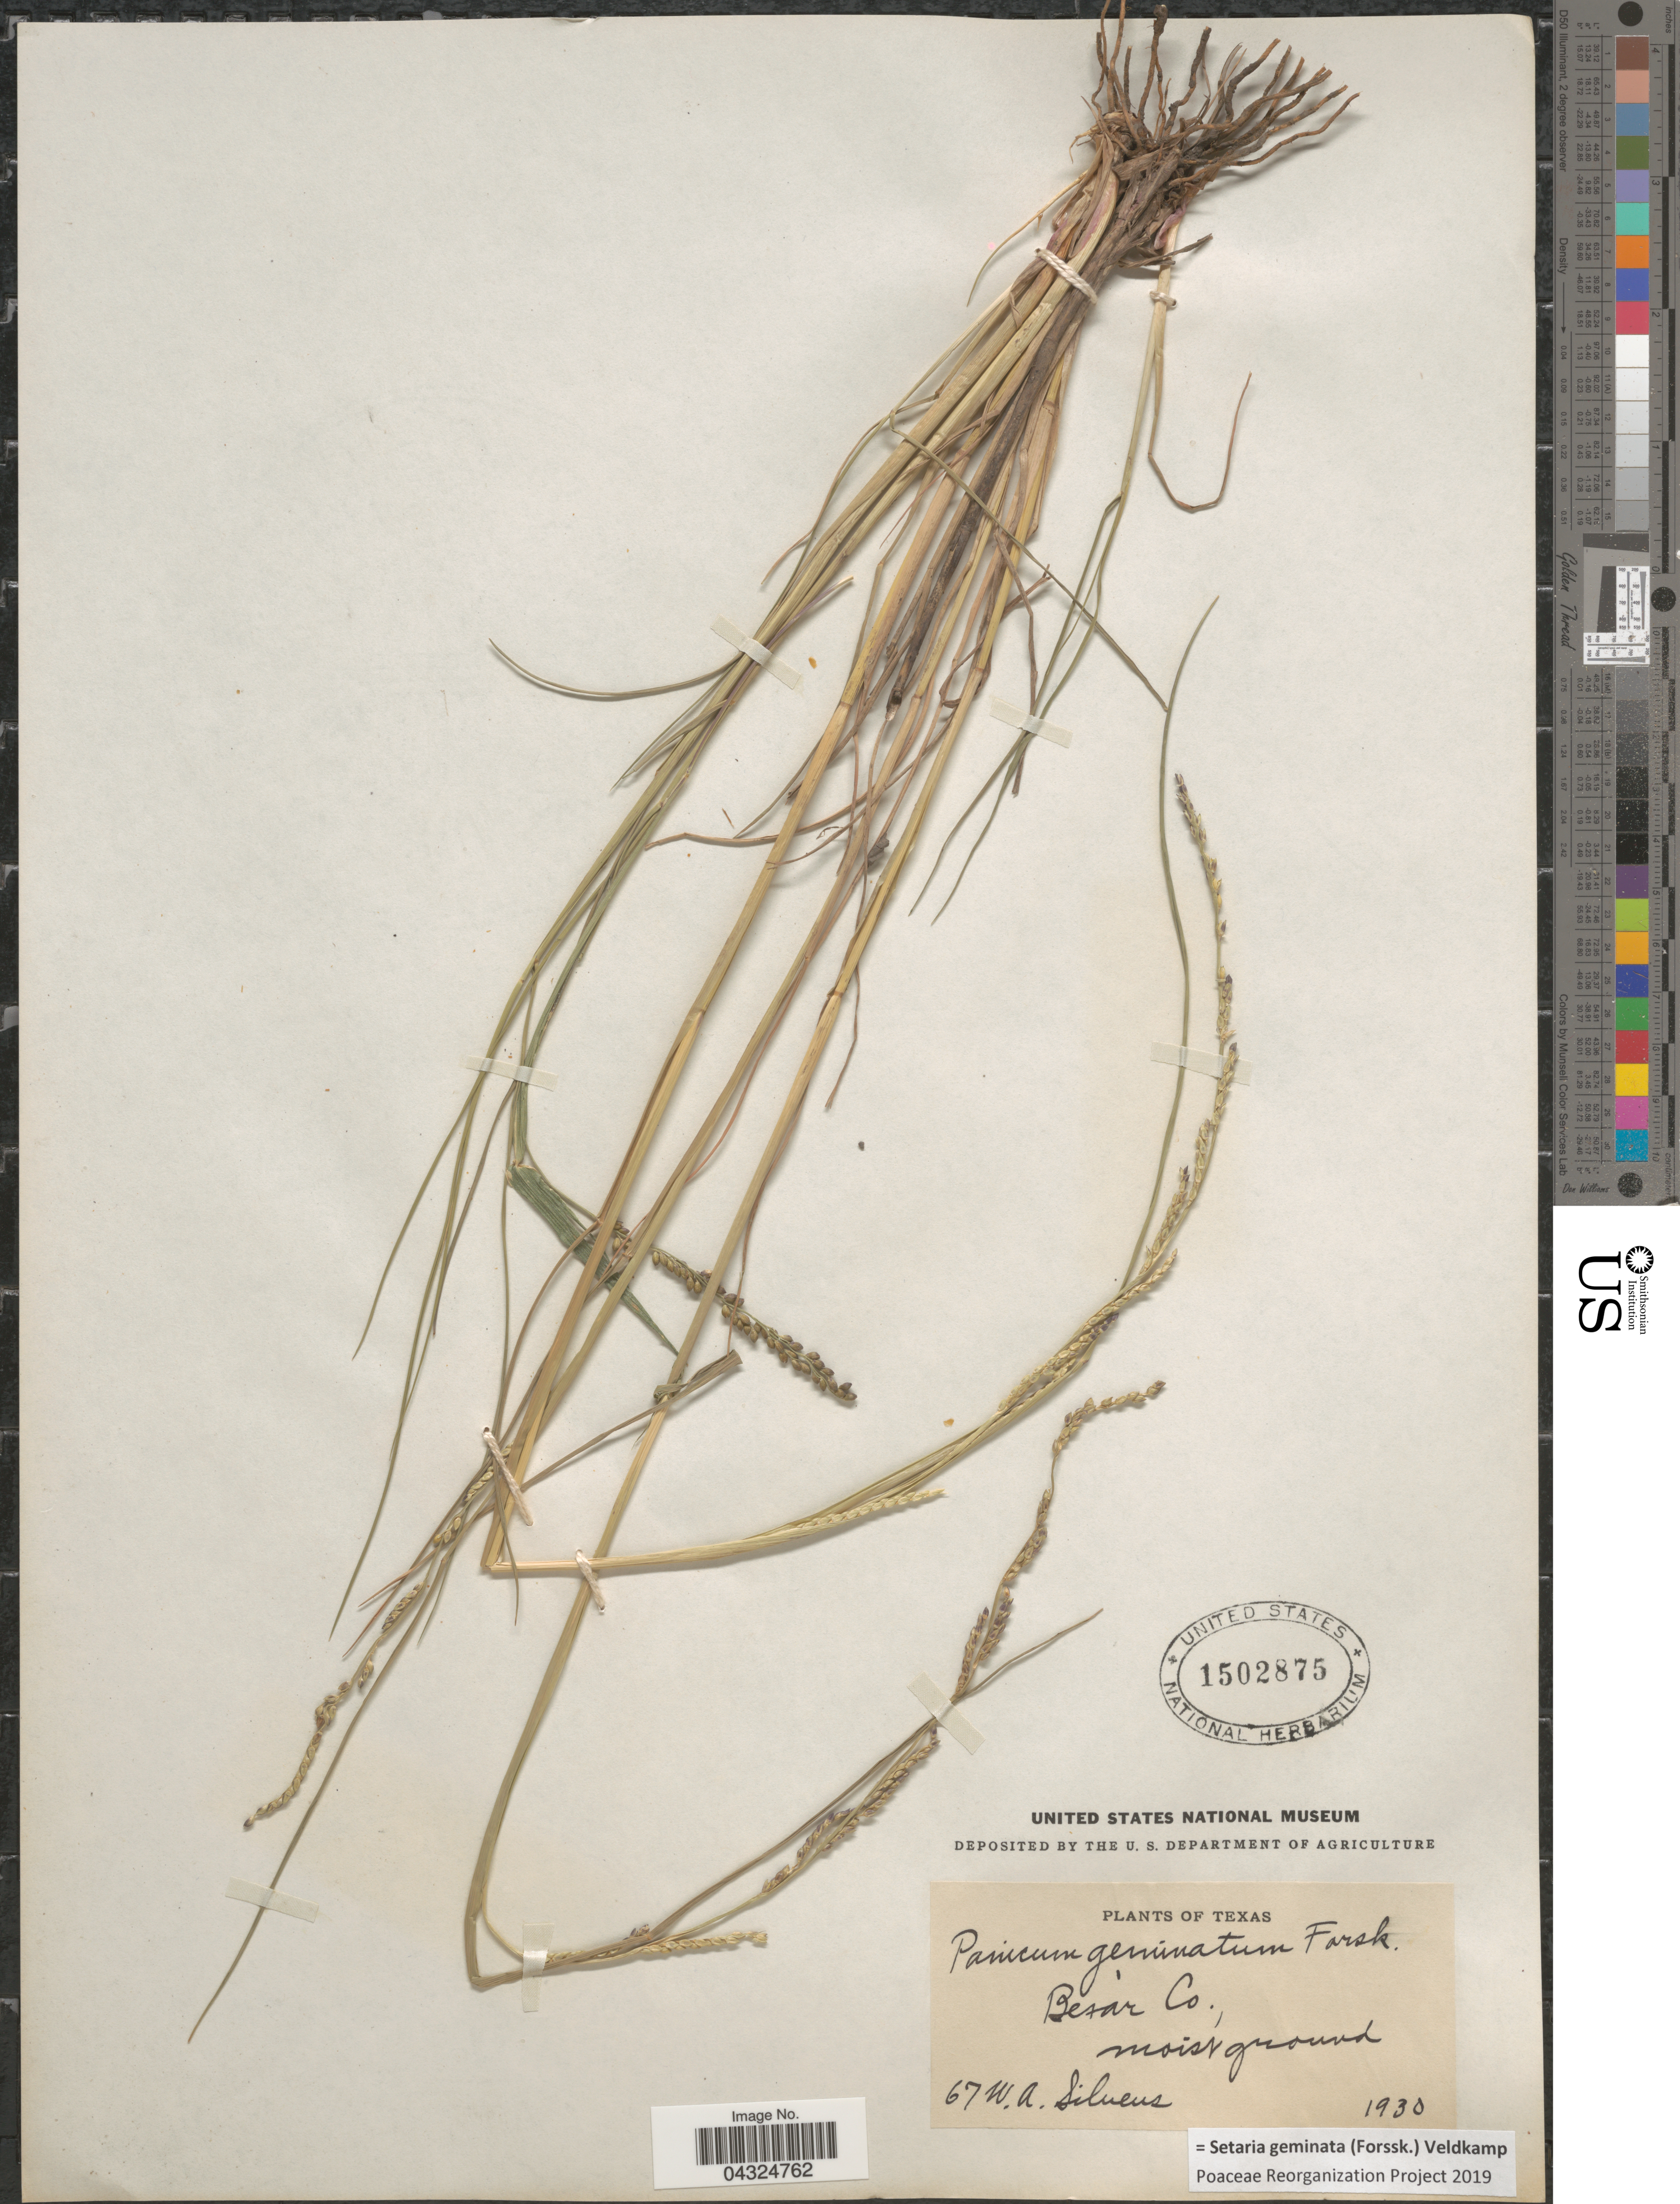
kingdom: Plantae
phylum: Tracheophyta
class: Liliopsida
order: Poales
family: Poaceae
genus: Setaria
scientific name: Setaria geminata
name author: (Forssk.) Veldkamp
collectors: W. Silveus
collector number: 67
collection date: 1930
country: United States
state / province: Texas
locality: Besar Co., moist ground.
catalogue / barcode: US 1502875